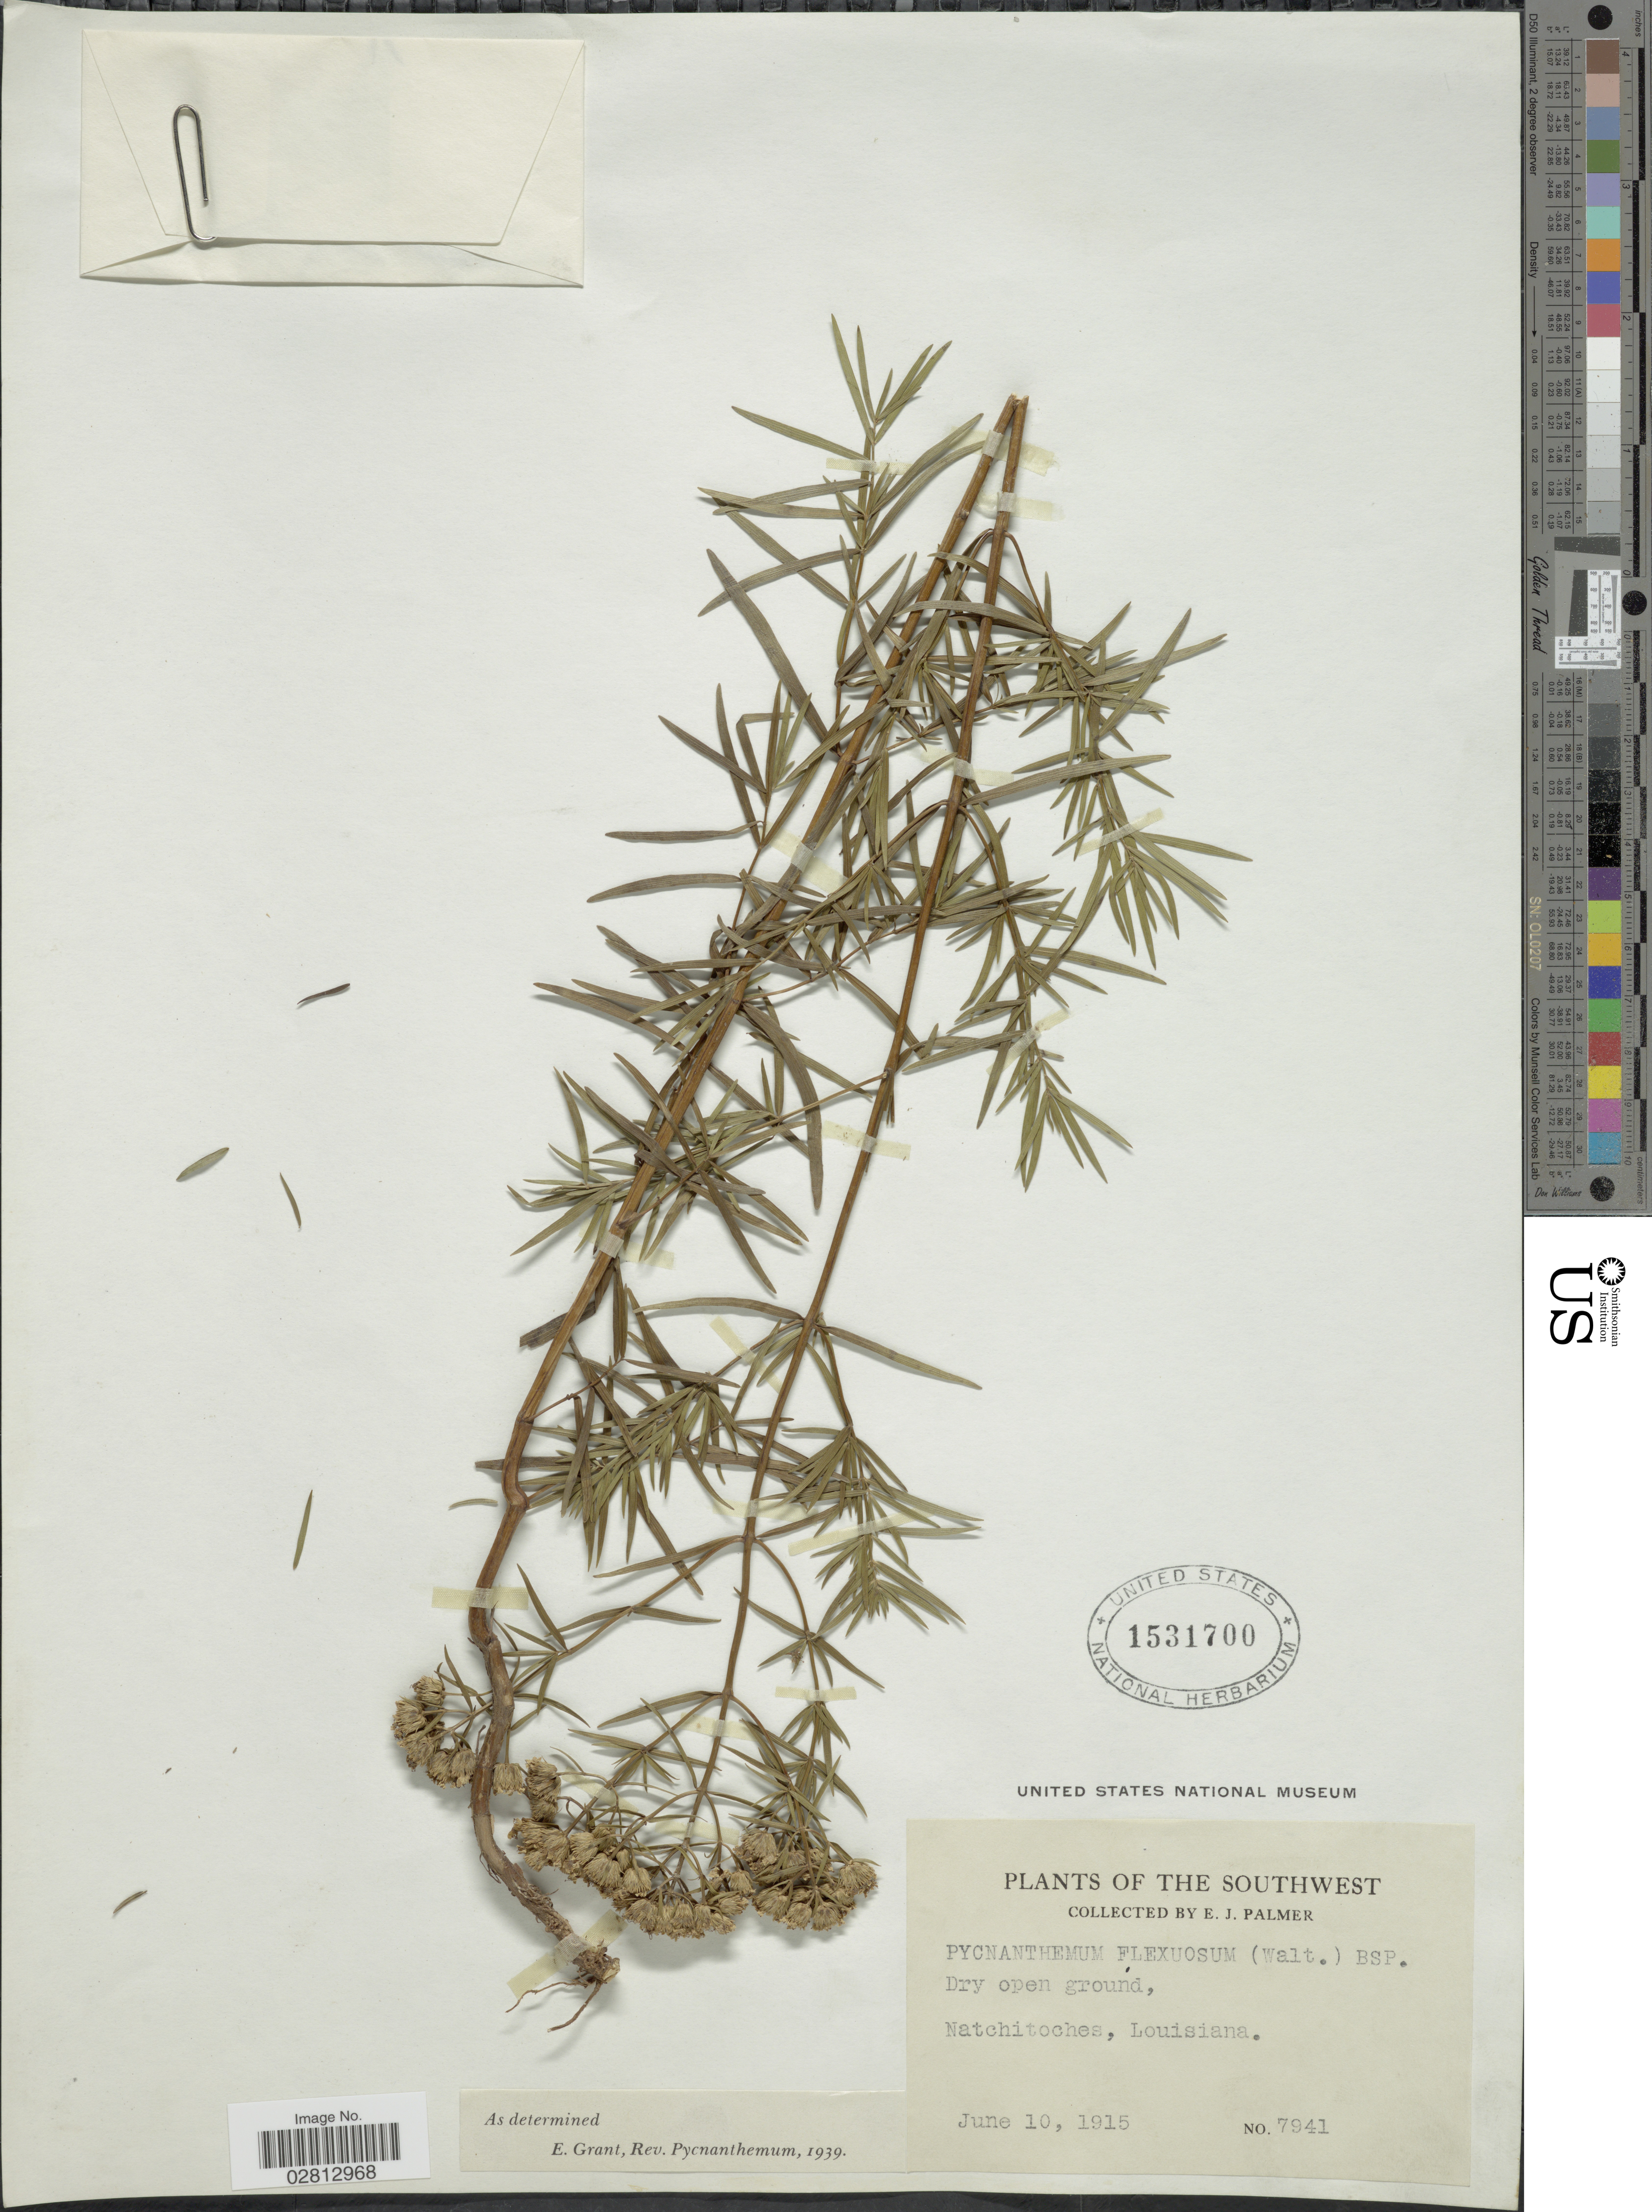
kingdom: Plantae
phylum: Tracheophyta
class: Magnoliopsida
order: Lamiales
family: Lamiaceae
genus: Pycnanthemum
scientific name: Pycnanthemum tenuifolium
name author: Schrad.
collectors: E. J. Palmer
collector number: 7941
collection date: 1915-06-10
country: United States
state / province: Louisiana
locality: The Southwest. Natchitoches.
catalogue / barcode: US 1531700